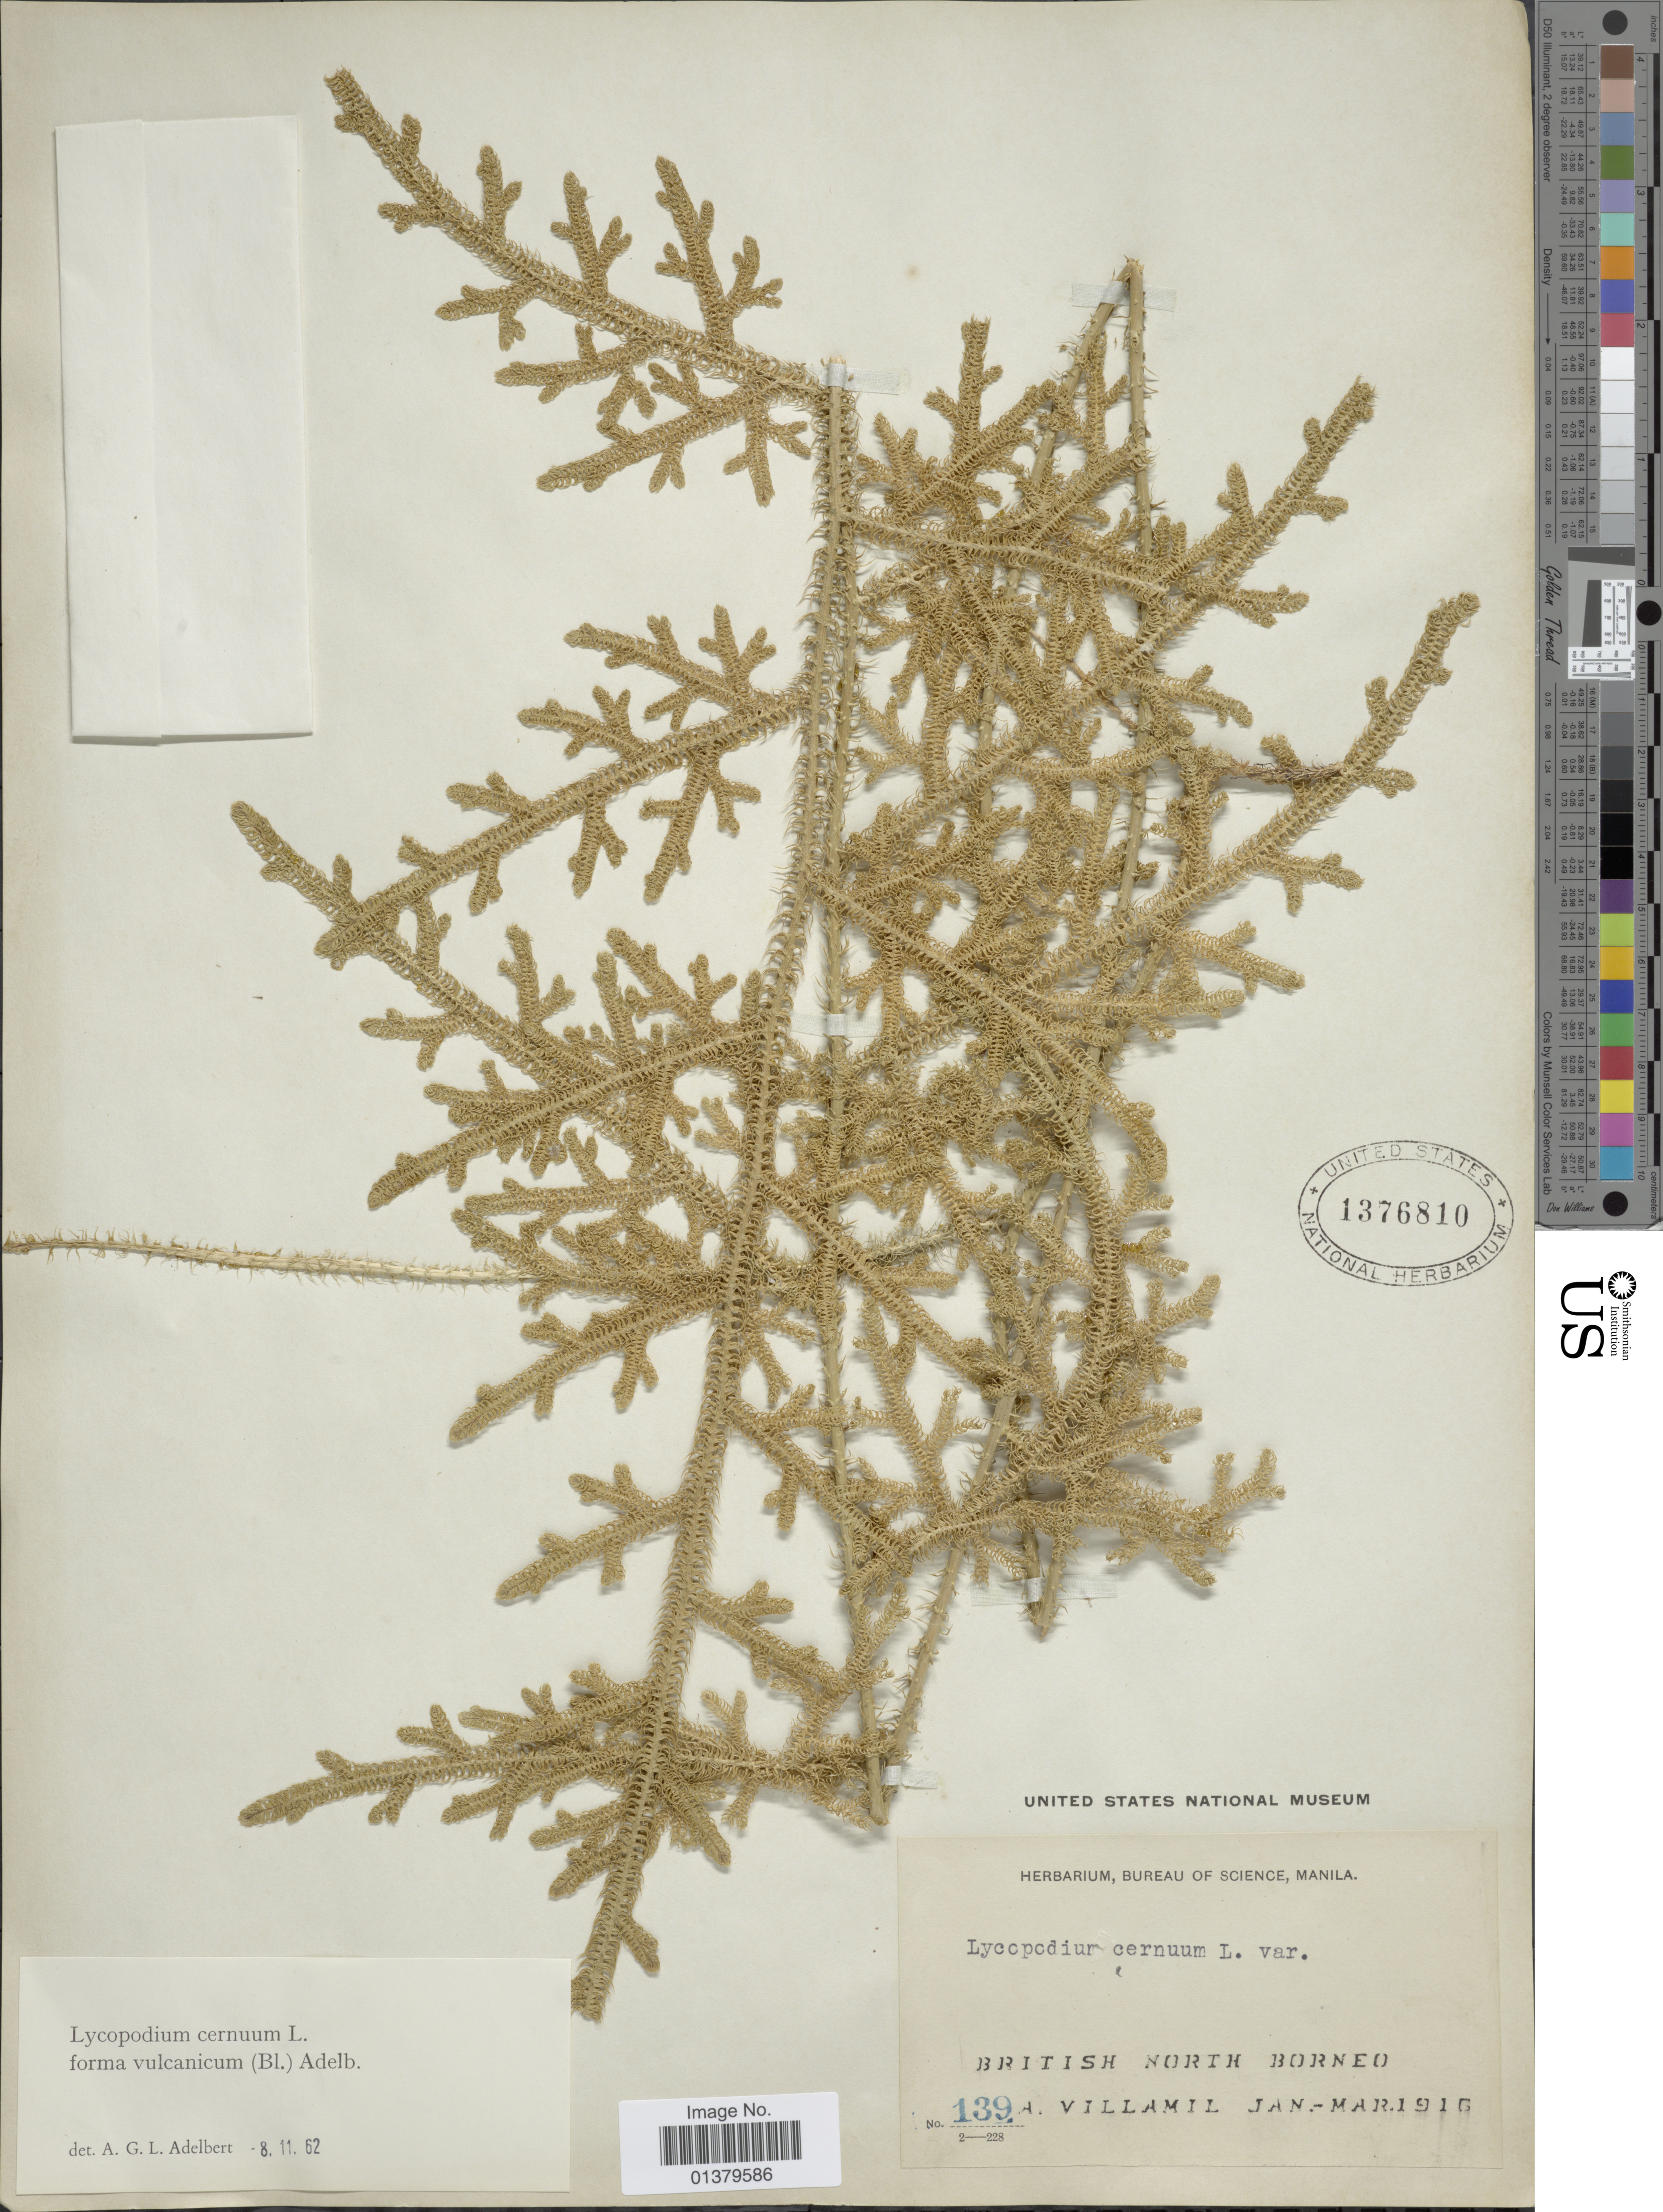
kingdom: Plantae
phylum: Tracheophyta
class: Lycopodiopsida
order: Lycopodiales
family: Lycopodiaceae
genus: Palhinhaea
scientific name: Palhinhaea cernua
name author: (L.) Vasc. & Franco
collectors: A. Villamar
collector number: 139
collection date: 1916-01/1916-03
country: Malaysia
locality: British North Borneo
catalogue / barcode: US 1376810